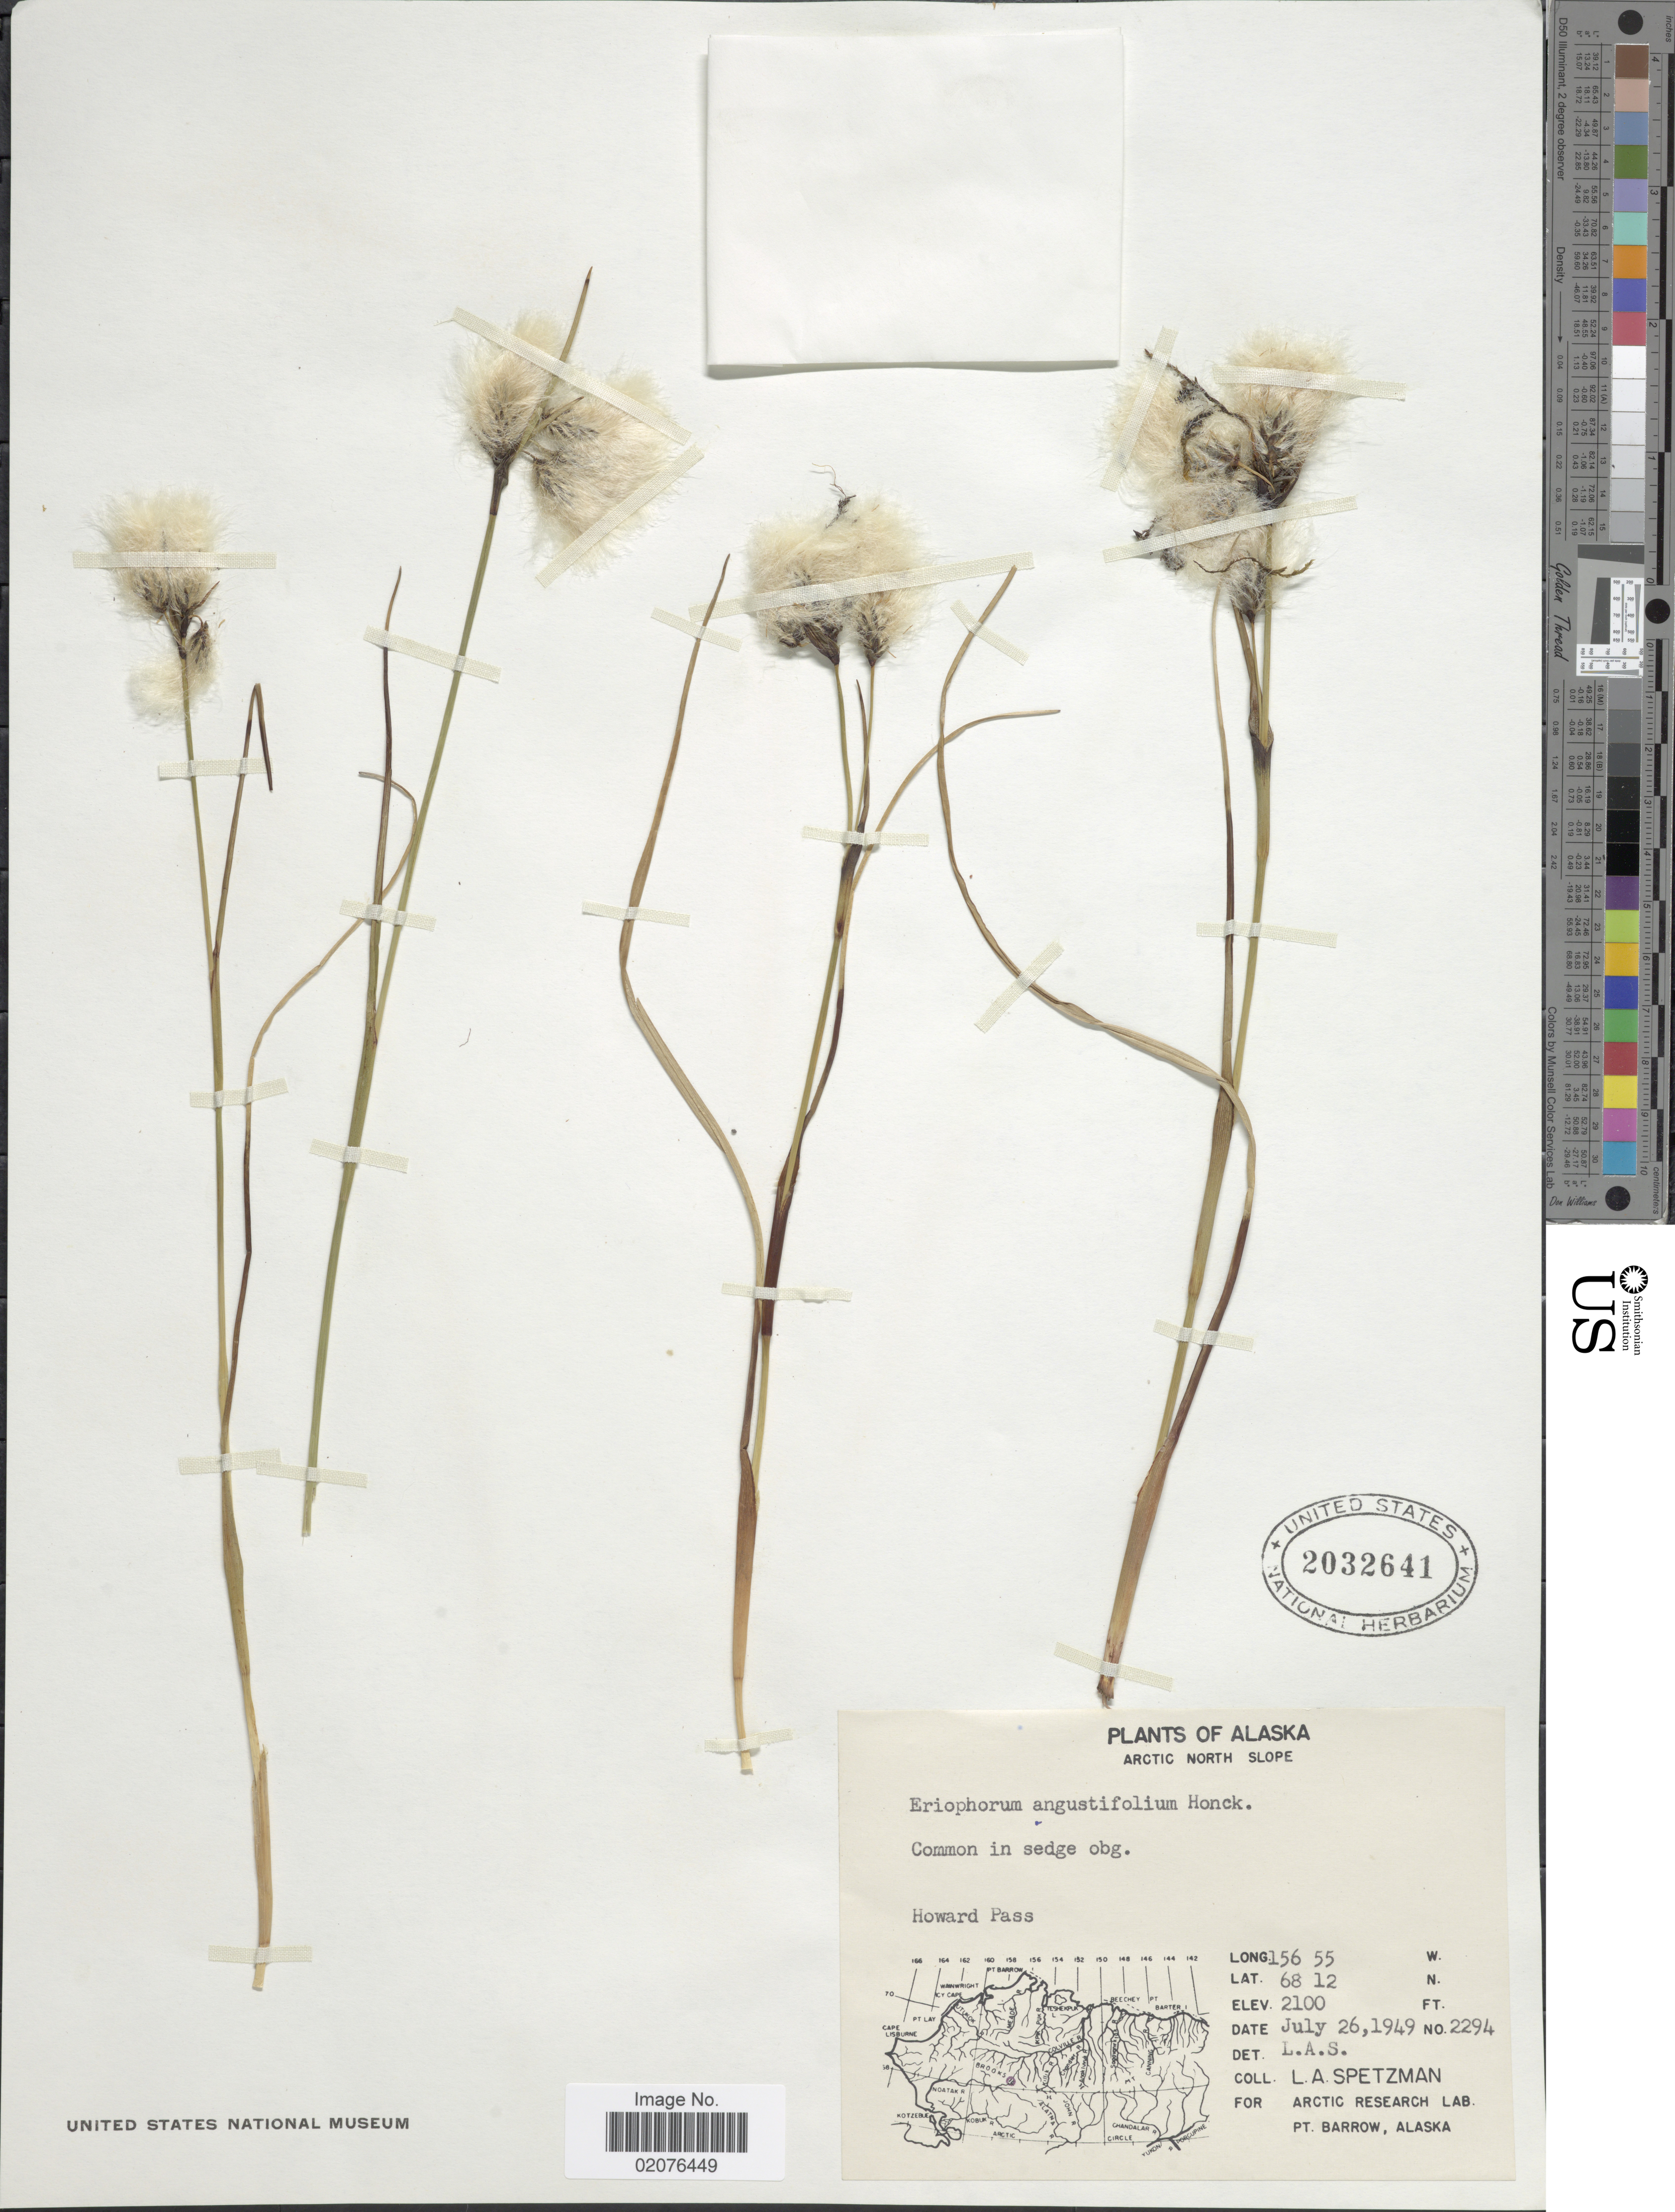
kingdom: Plantae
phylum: Tracheophyta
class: Liliopsida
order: Poales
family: Cyperaceae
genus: Eriophorum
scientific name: Eriophorum angustifolium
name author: Honck.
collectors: L. Spetzman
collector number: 2294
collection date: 1949-07-26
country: United States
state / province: Alaska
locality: Arctic North Slope, Howard Pass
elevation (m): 640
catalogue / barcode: US 2032641